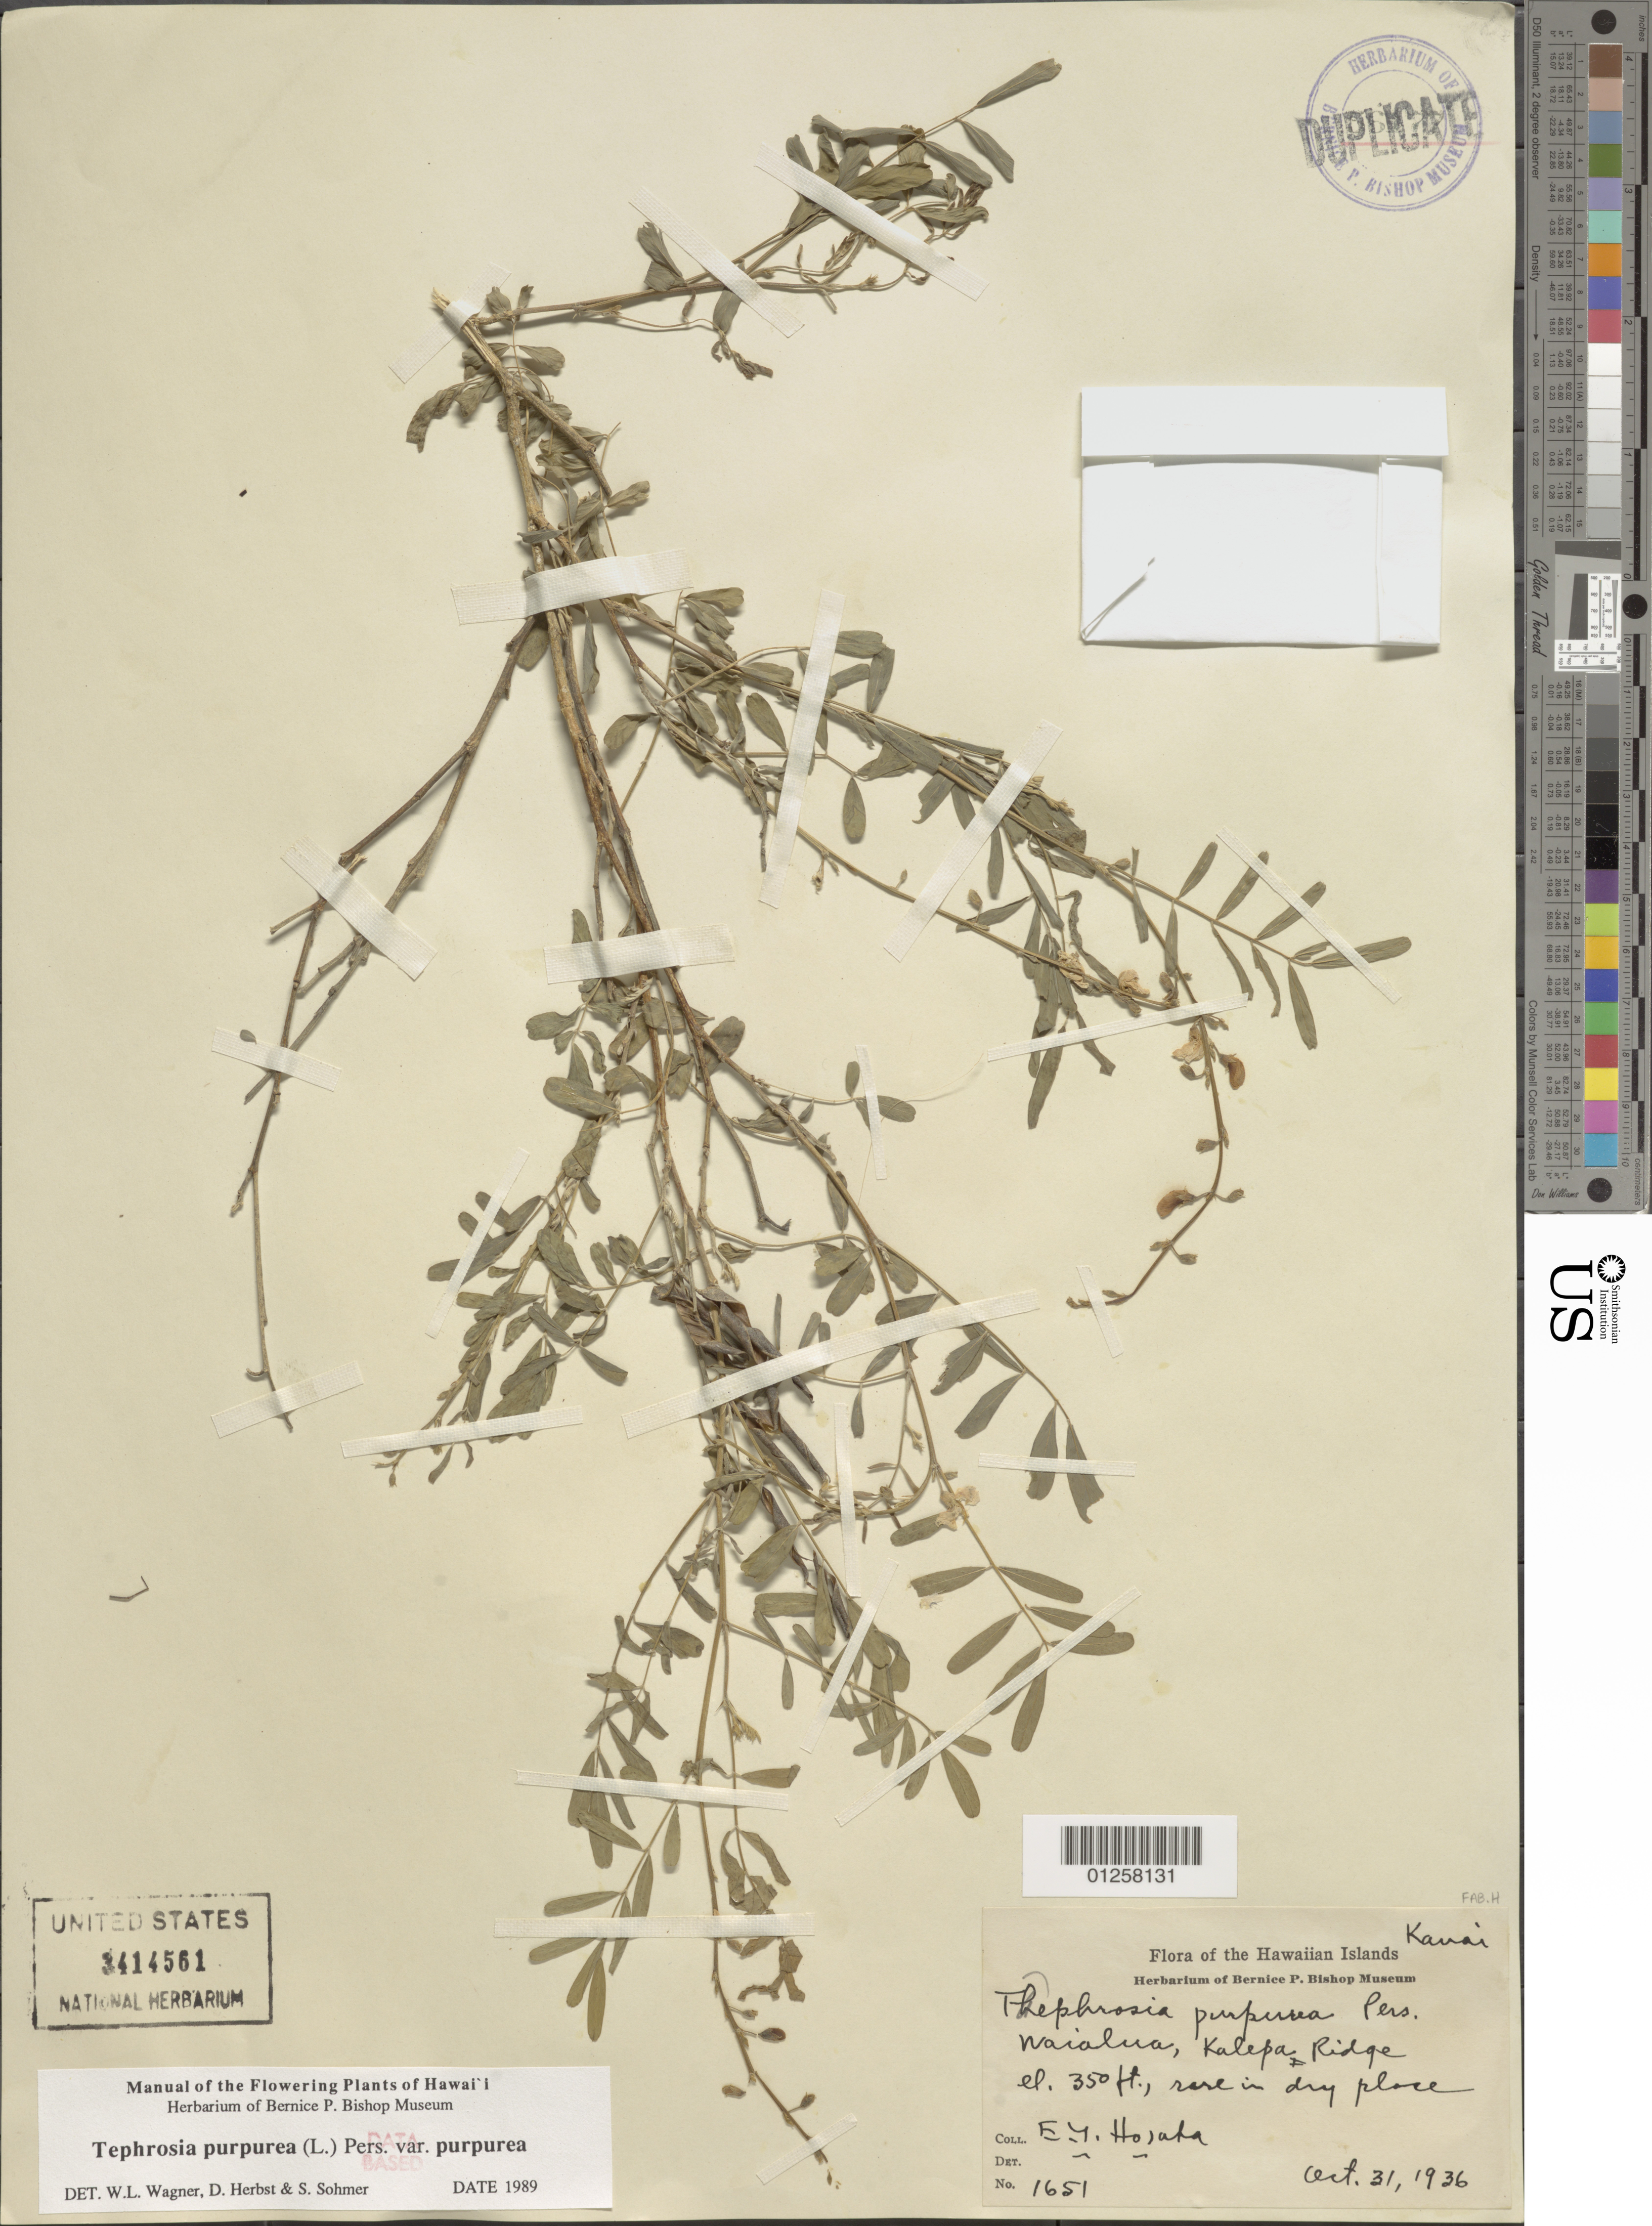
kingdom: Plantae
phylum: Tracheophyta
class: Magnoliopsida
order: Fabales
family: Fabaceae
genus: Tephrosia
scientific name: Tephrosia purpurea var. purpurea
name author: (L.) Pers.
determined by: Wagner, W. L.; Herbst, D. R.; Sohmer, S. H.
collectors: E. Y. Hosaka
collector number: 1651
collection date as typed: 31 Oct 1936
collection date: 1936-10-31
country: United States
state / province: Hawaii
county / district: Kauai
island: Kaua'i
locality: Waialua, Kalepa Ridge.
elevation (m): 107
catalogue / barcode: US 3414561